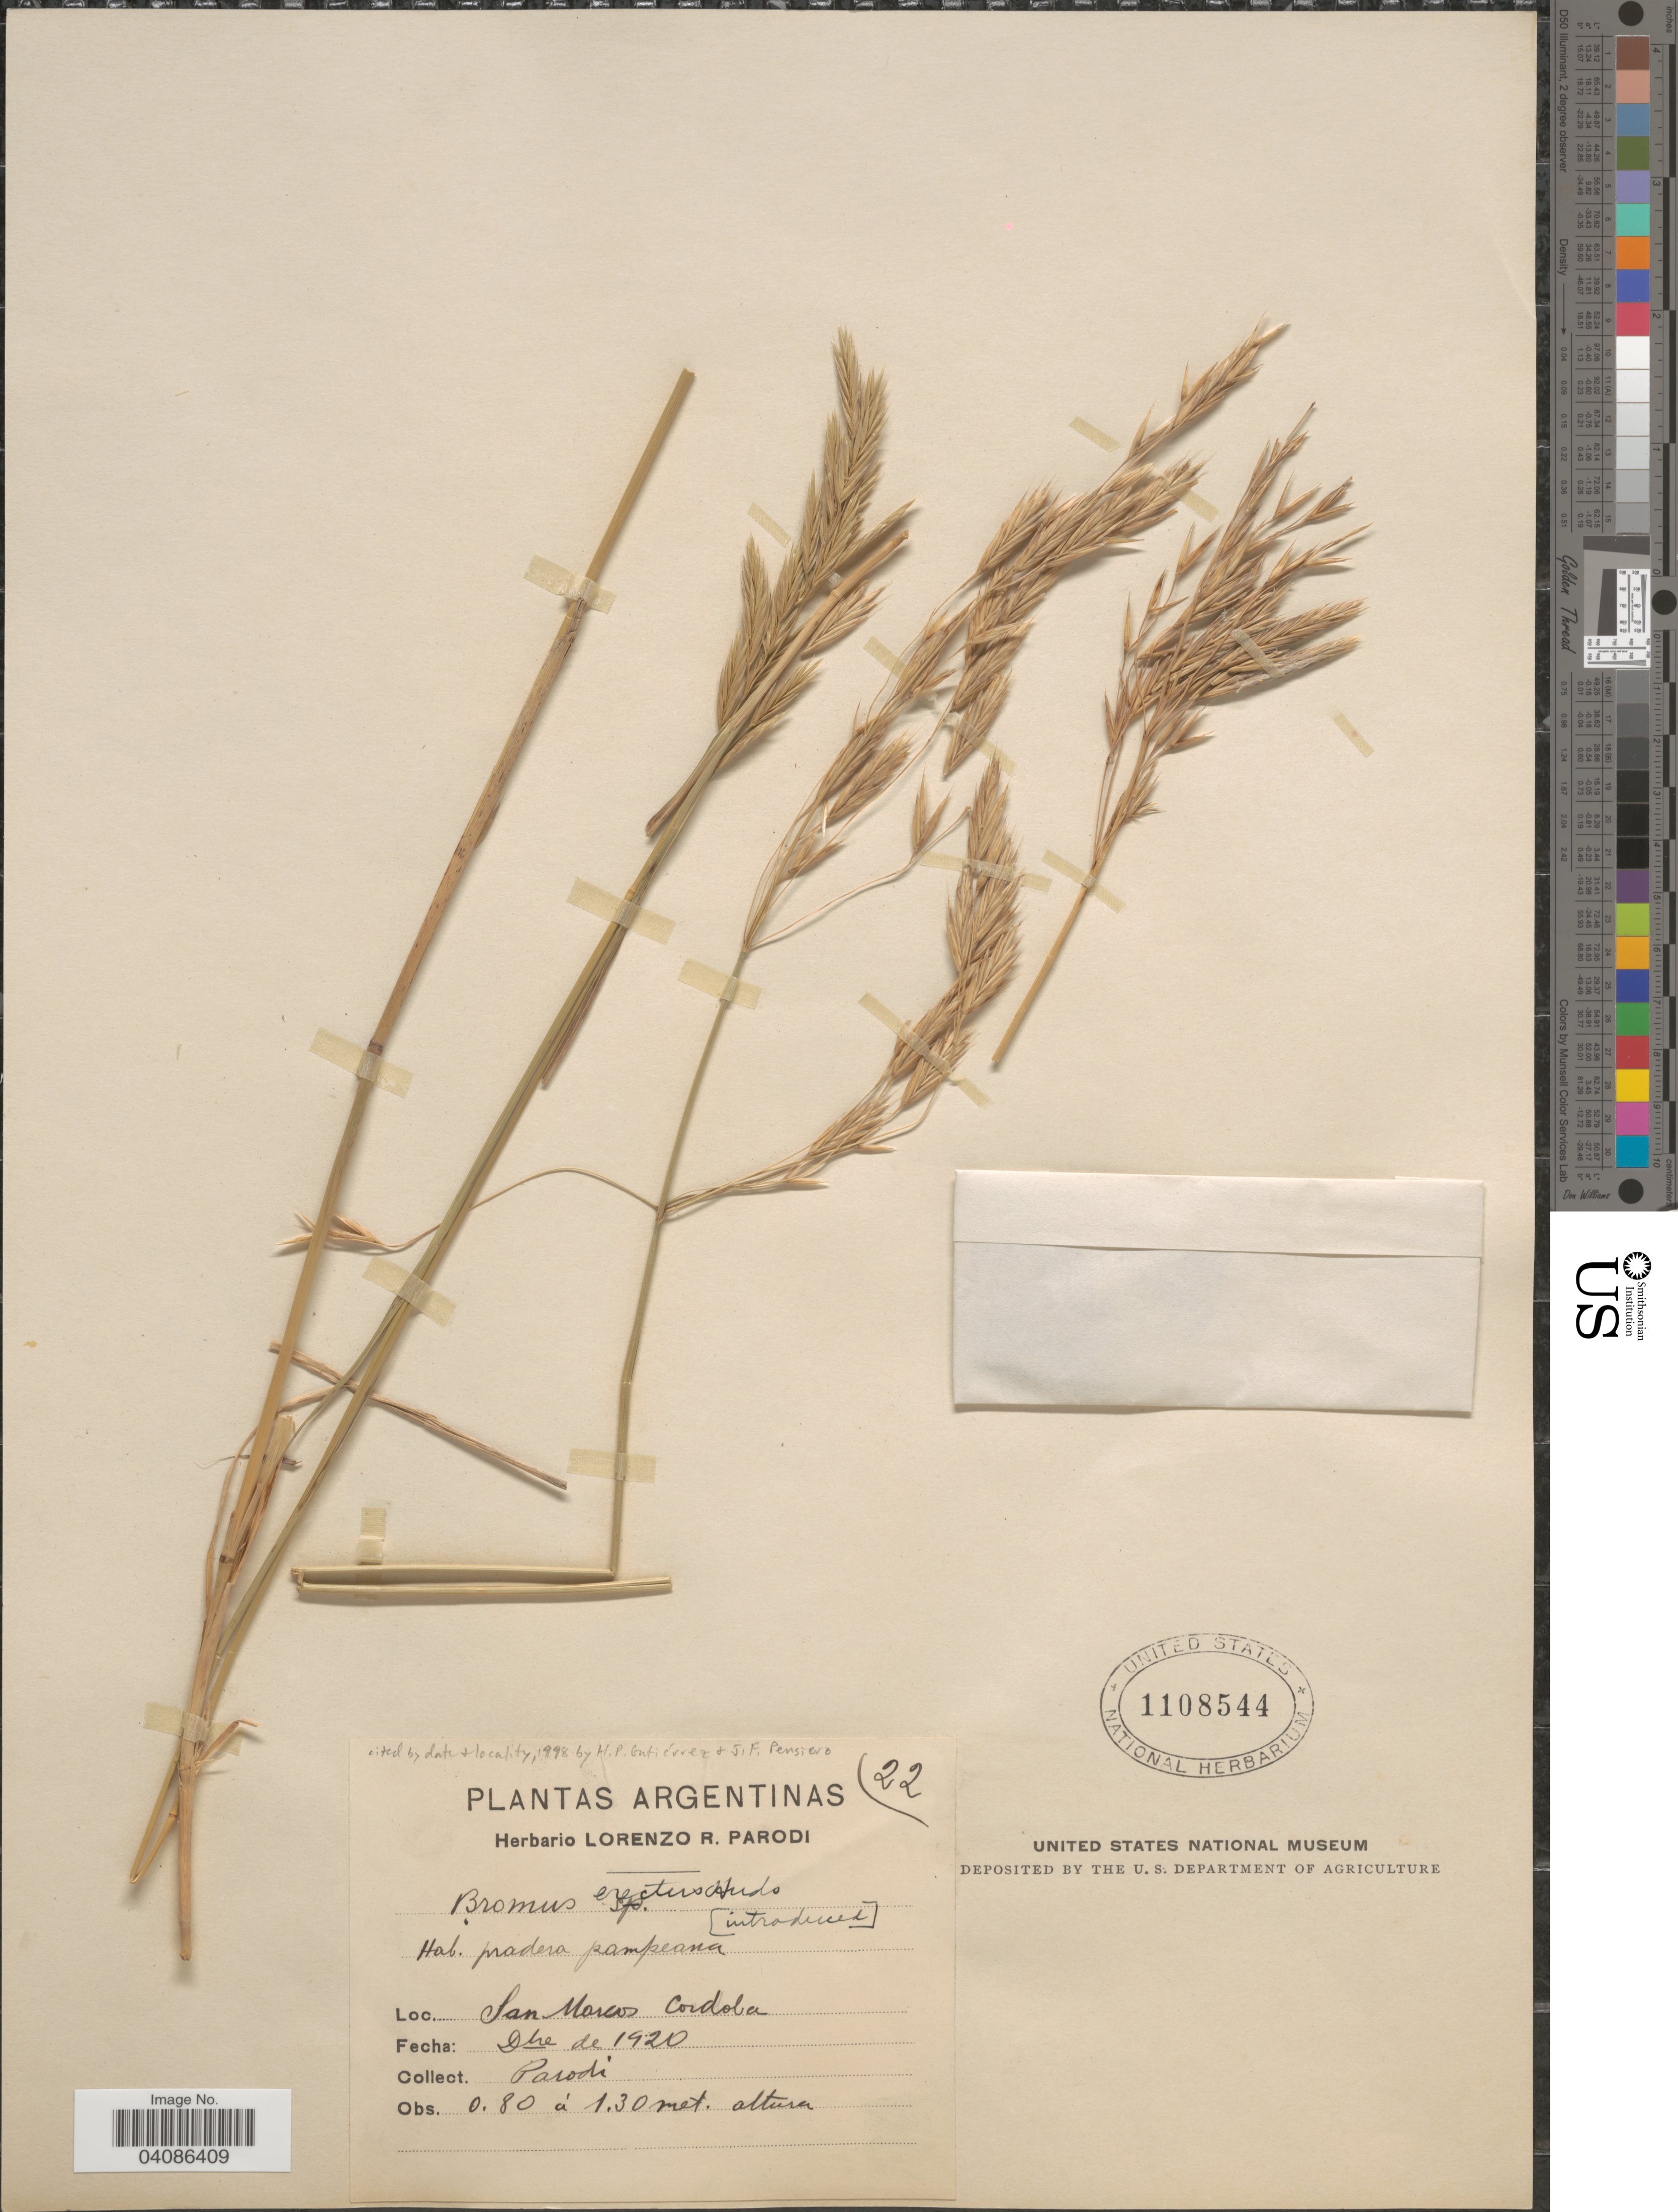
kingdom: Plantae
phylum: Tracheophyta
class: Liliopsida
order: Poales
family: Poaceae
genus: Bromus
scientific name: Bromus auleticus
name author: Trin. ex Nees in Mart.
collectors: L. R. Parodi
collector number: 22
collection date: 1920-12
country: Argentina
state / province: Cordoba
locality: San Marcos.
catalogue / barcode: US 1108544